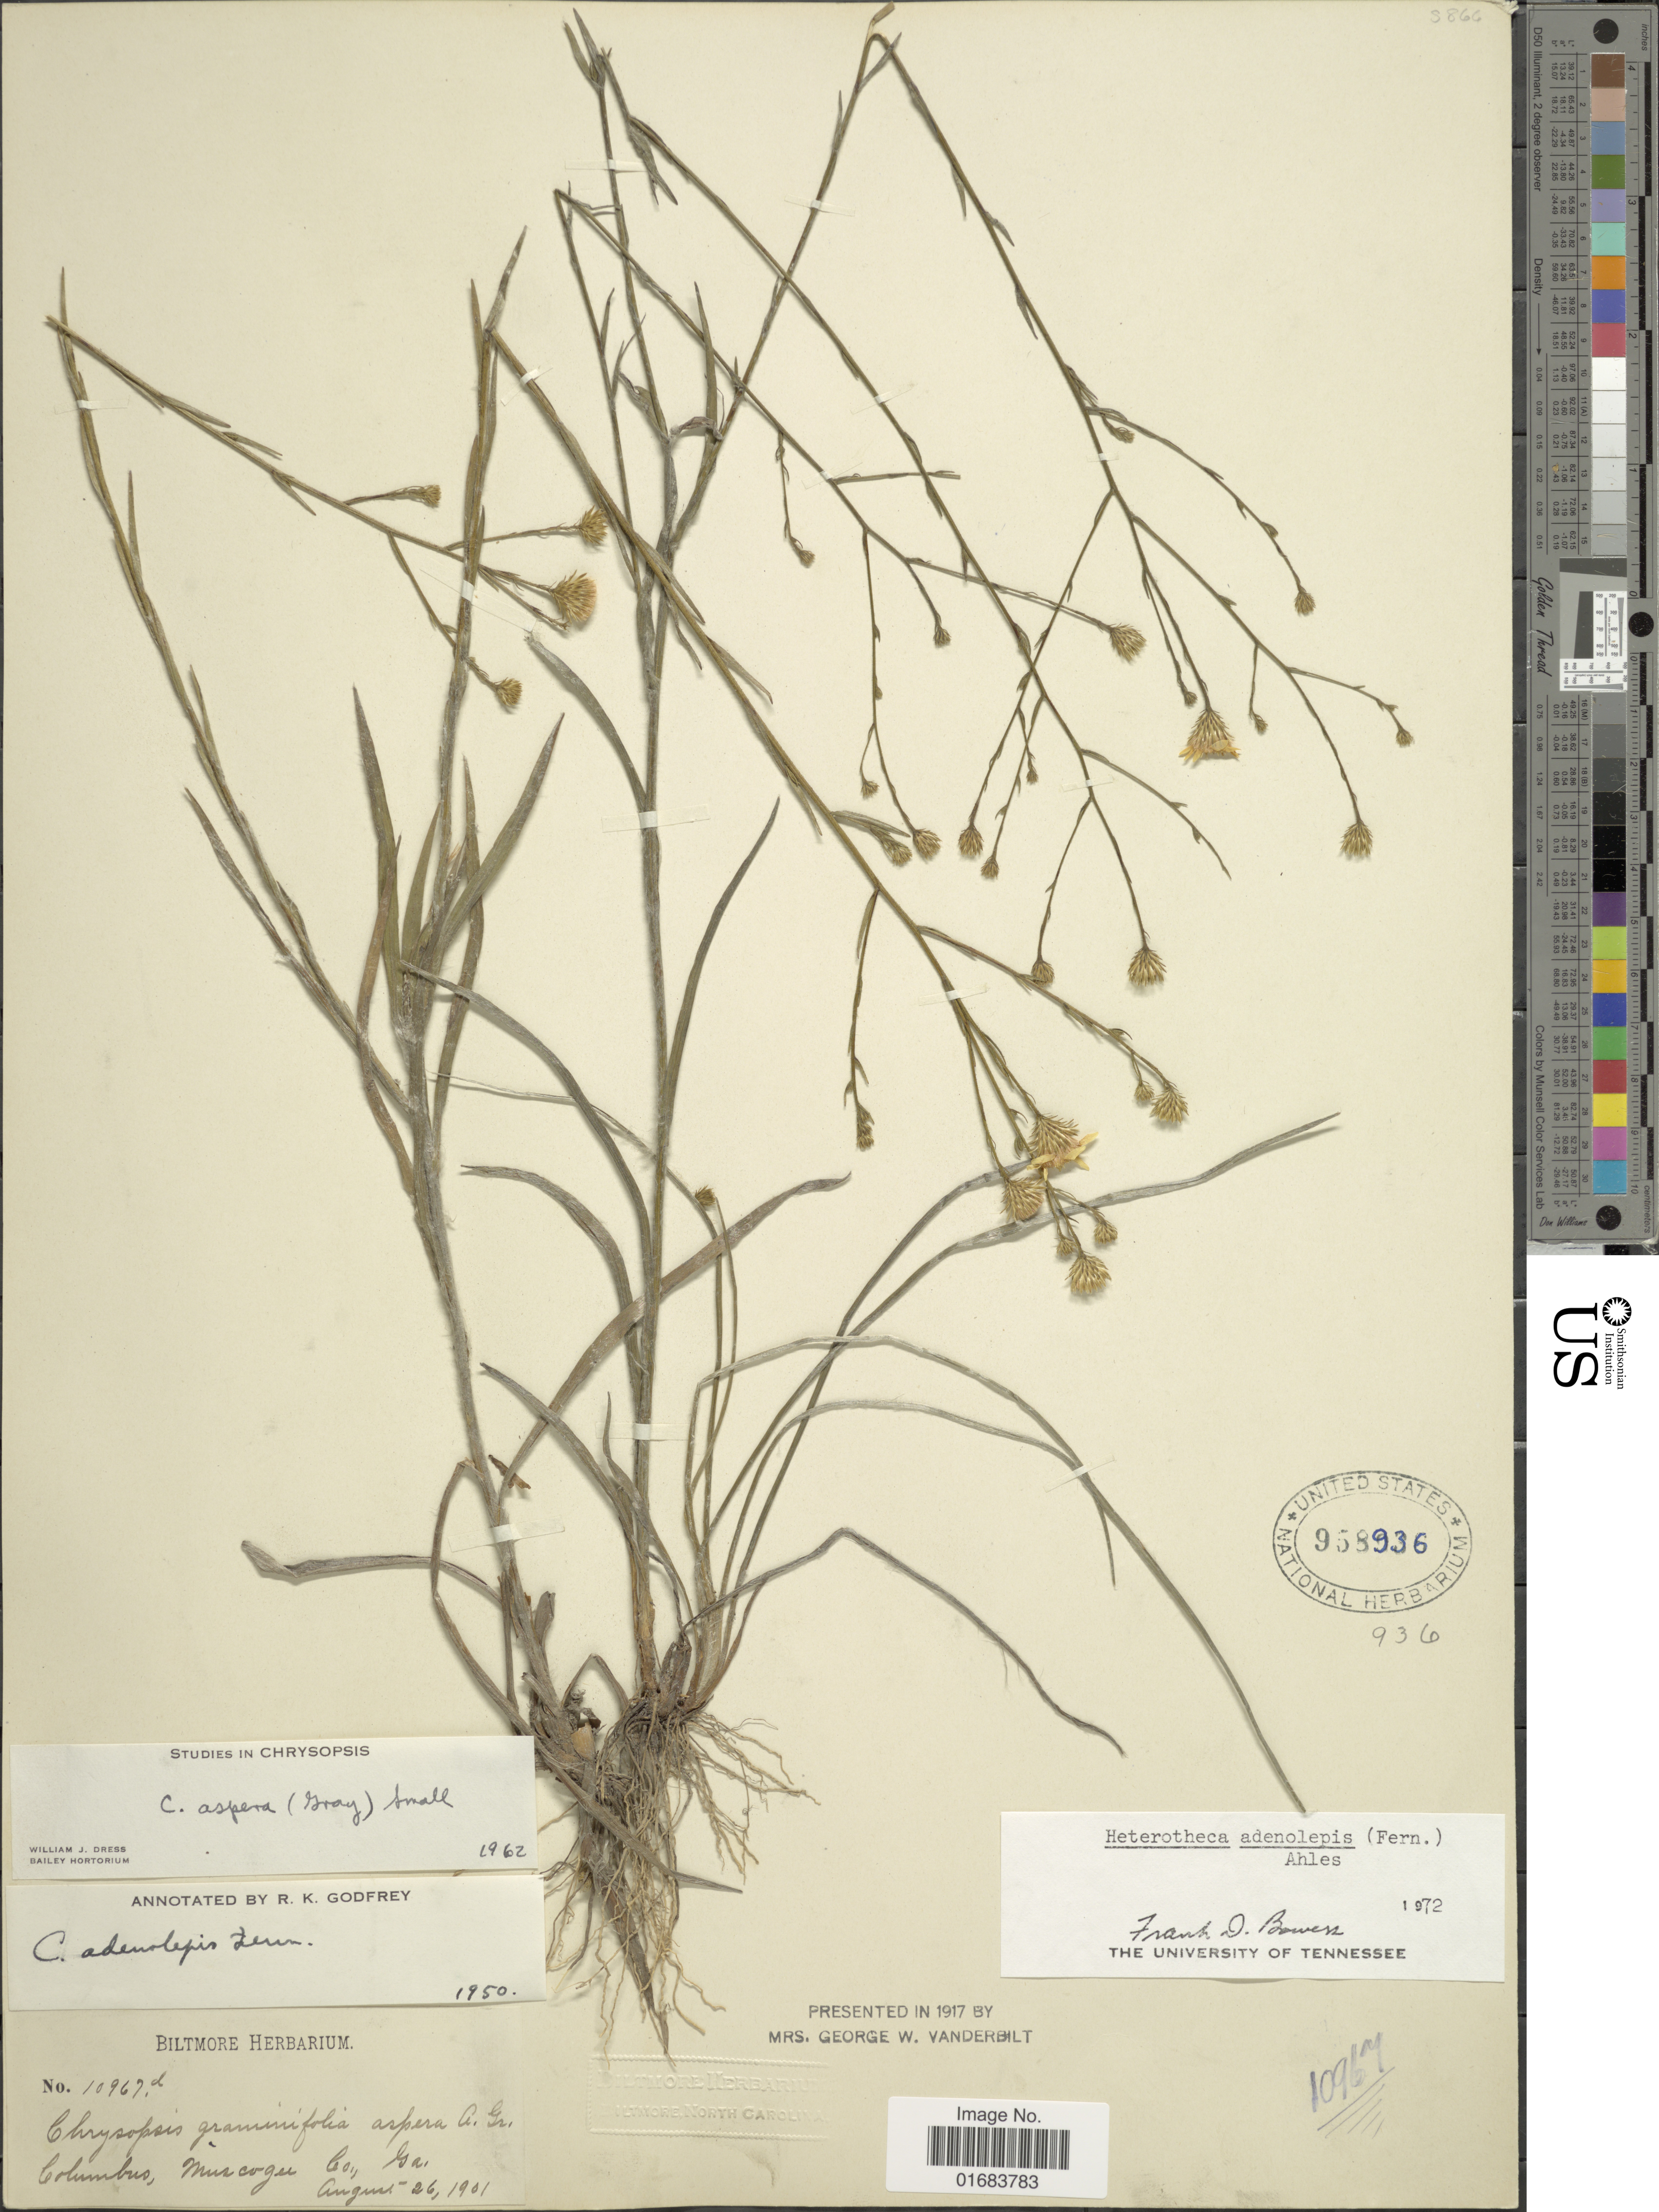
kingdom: Plantae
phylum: Tracheophyta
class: Magnoliopsida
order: Asterales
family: Asteraceae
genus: Pityopsis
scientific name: Pityopsis adenolepis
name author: (Fernald) Semple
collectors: ex herb. Biltmore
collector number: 10967d*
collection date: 1901-08-26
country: United States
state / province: Georgia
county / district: Muscogee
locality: Columbus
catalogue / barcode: US 958936